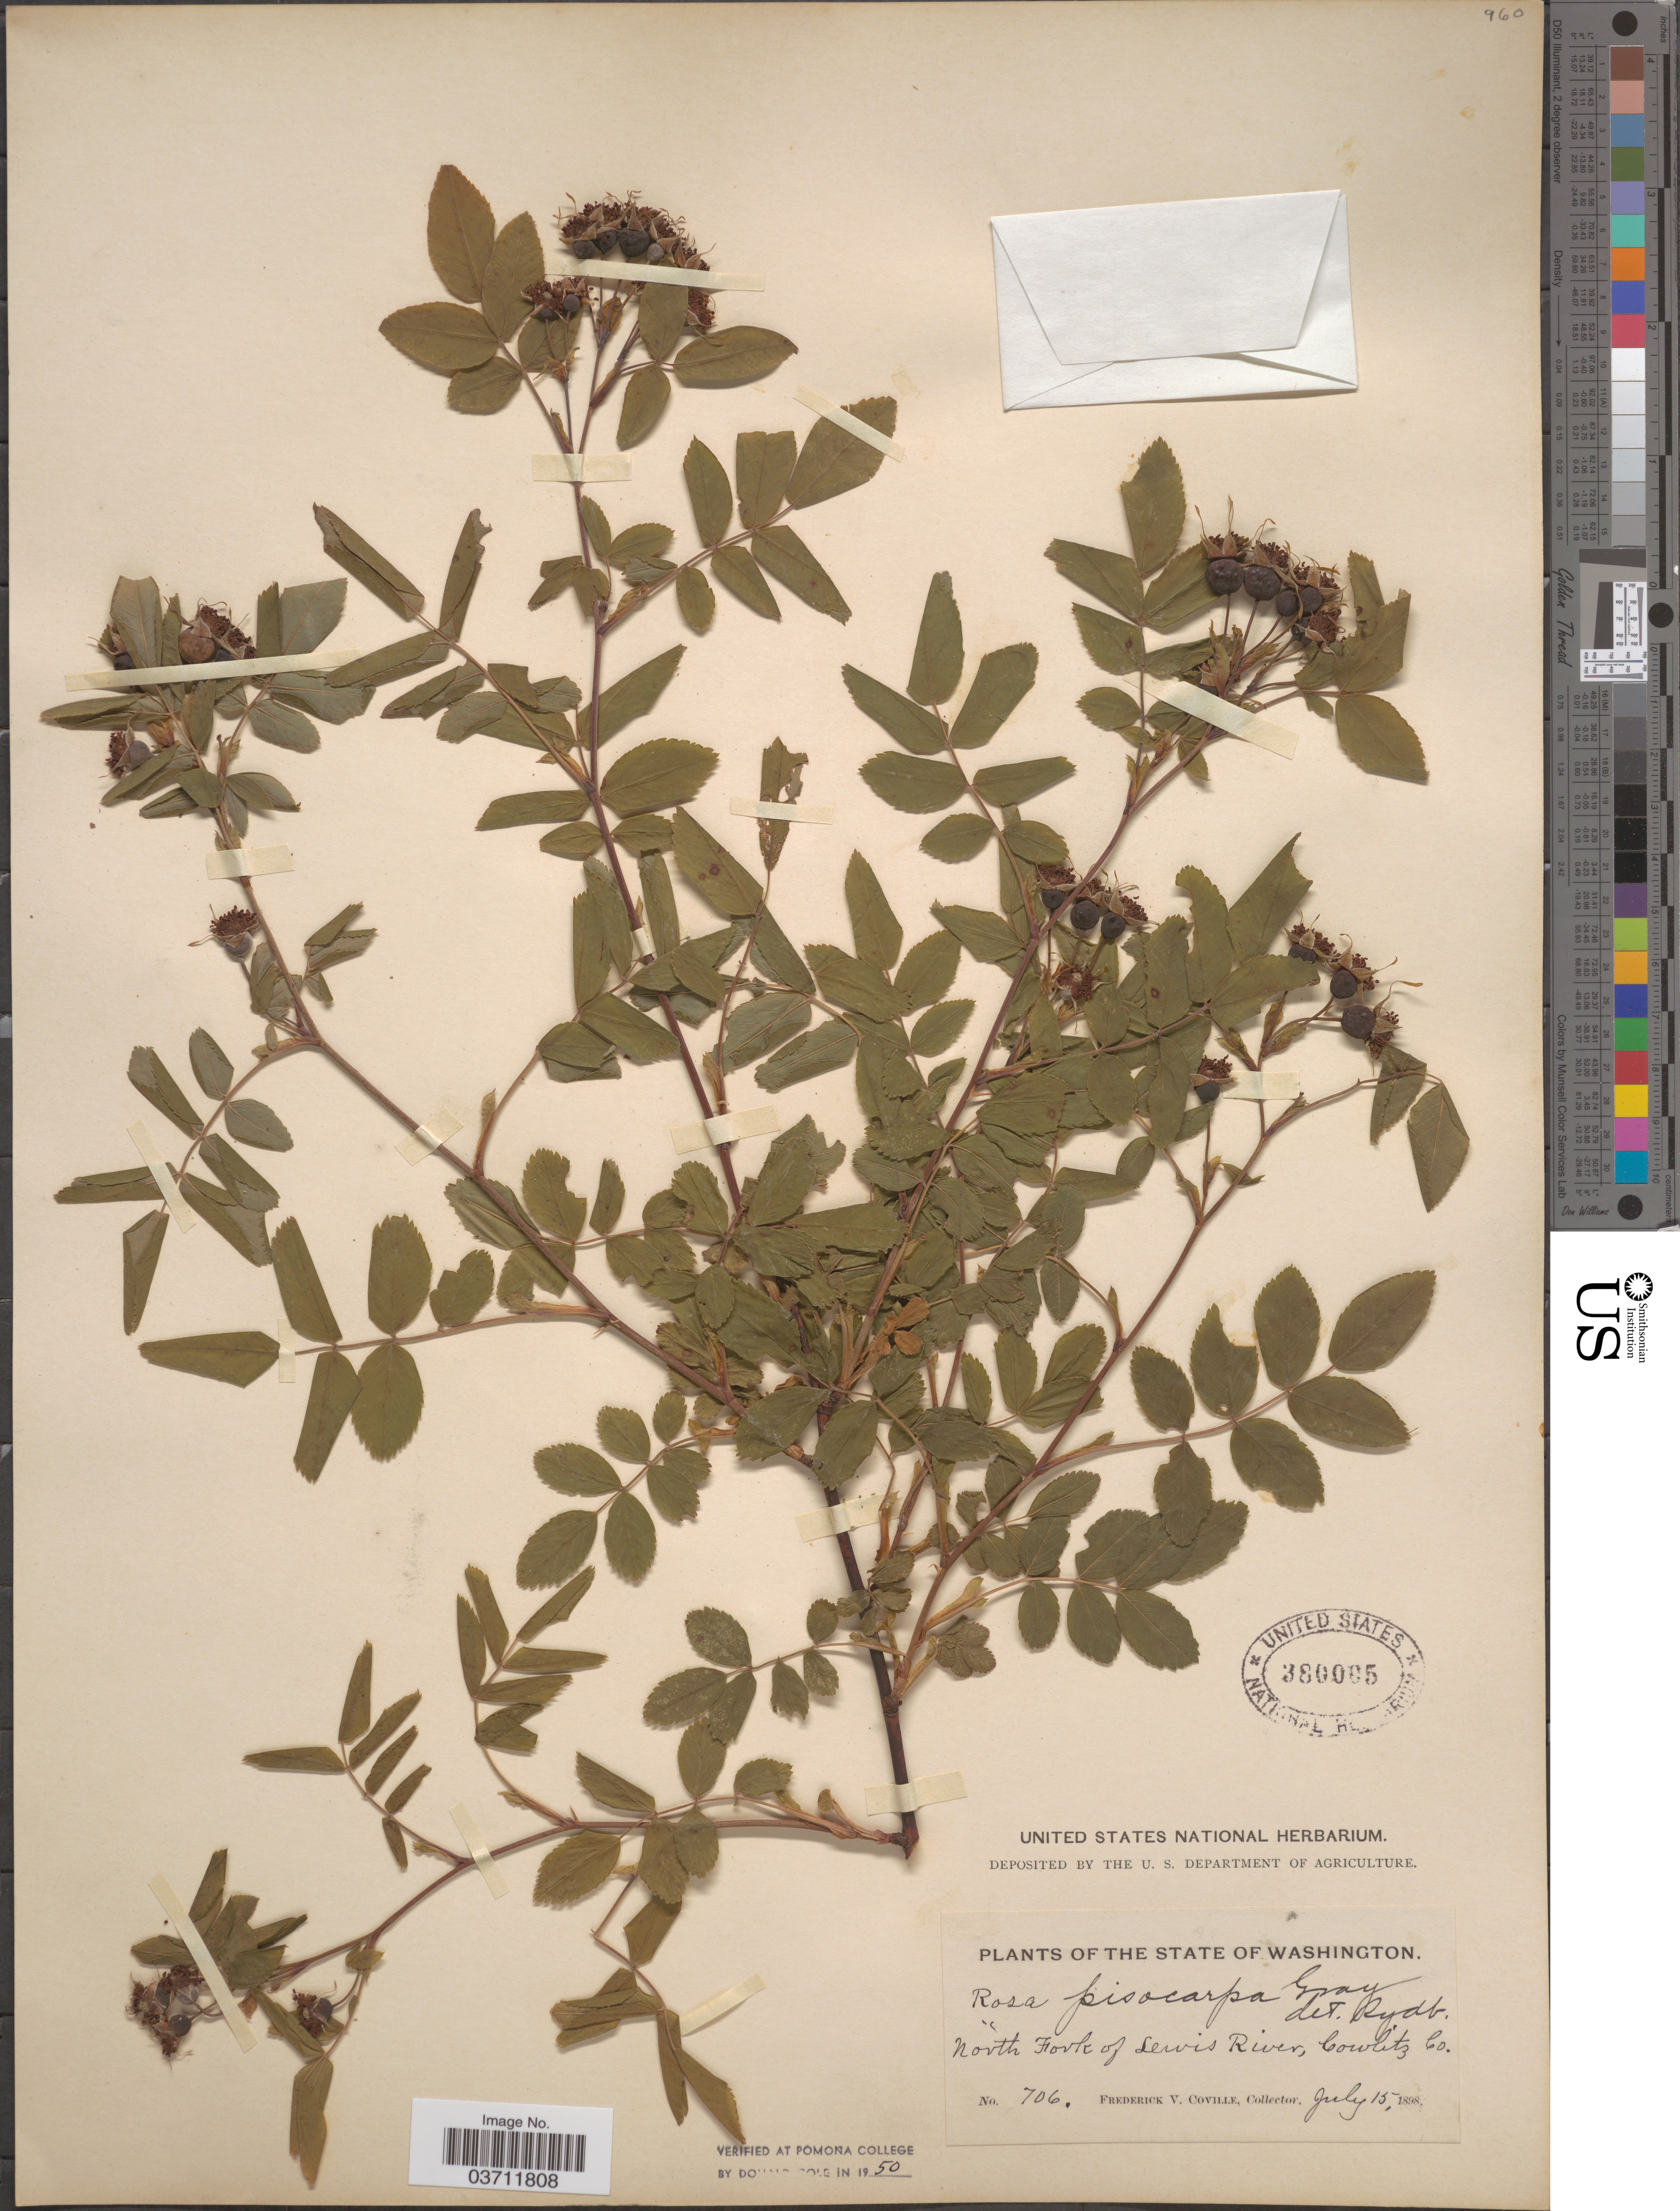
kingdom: Plantae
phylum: Tracheophyta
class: Magnoliopsida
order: Rosales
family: Rosaceae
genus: Rosa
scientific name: Rosa pisocarpa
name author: A. Gray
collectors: F. V. Coville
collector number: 706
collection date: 1898-07-15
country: United States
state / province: Washington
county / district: Cowlitz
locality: North Fork of Lewis River, Cowlitz Co.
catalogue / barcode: US 380005